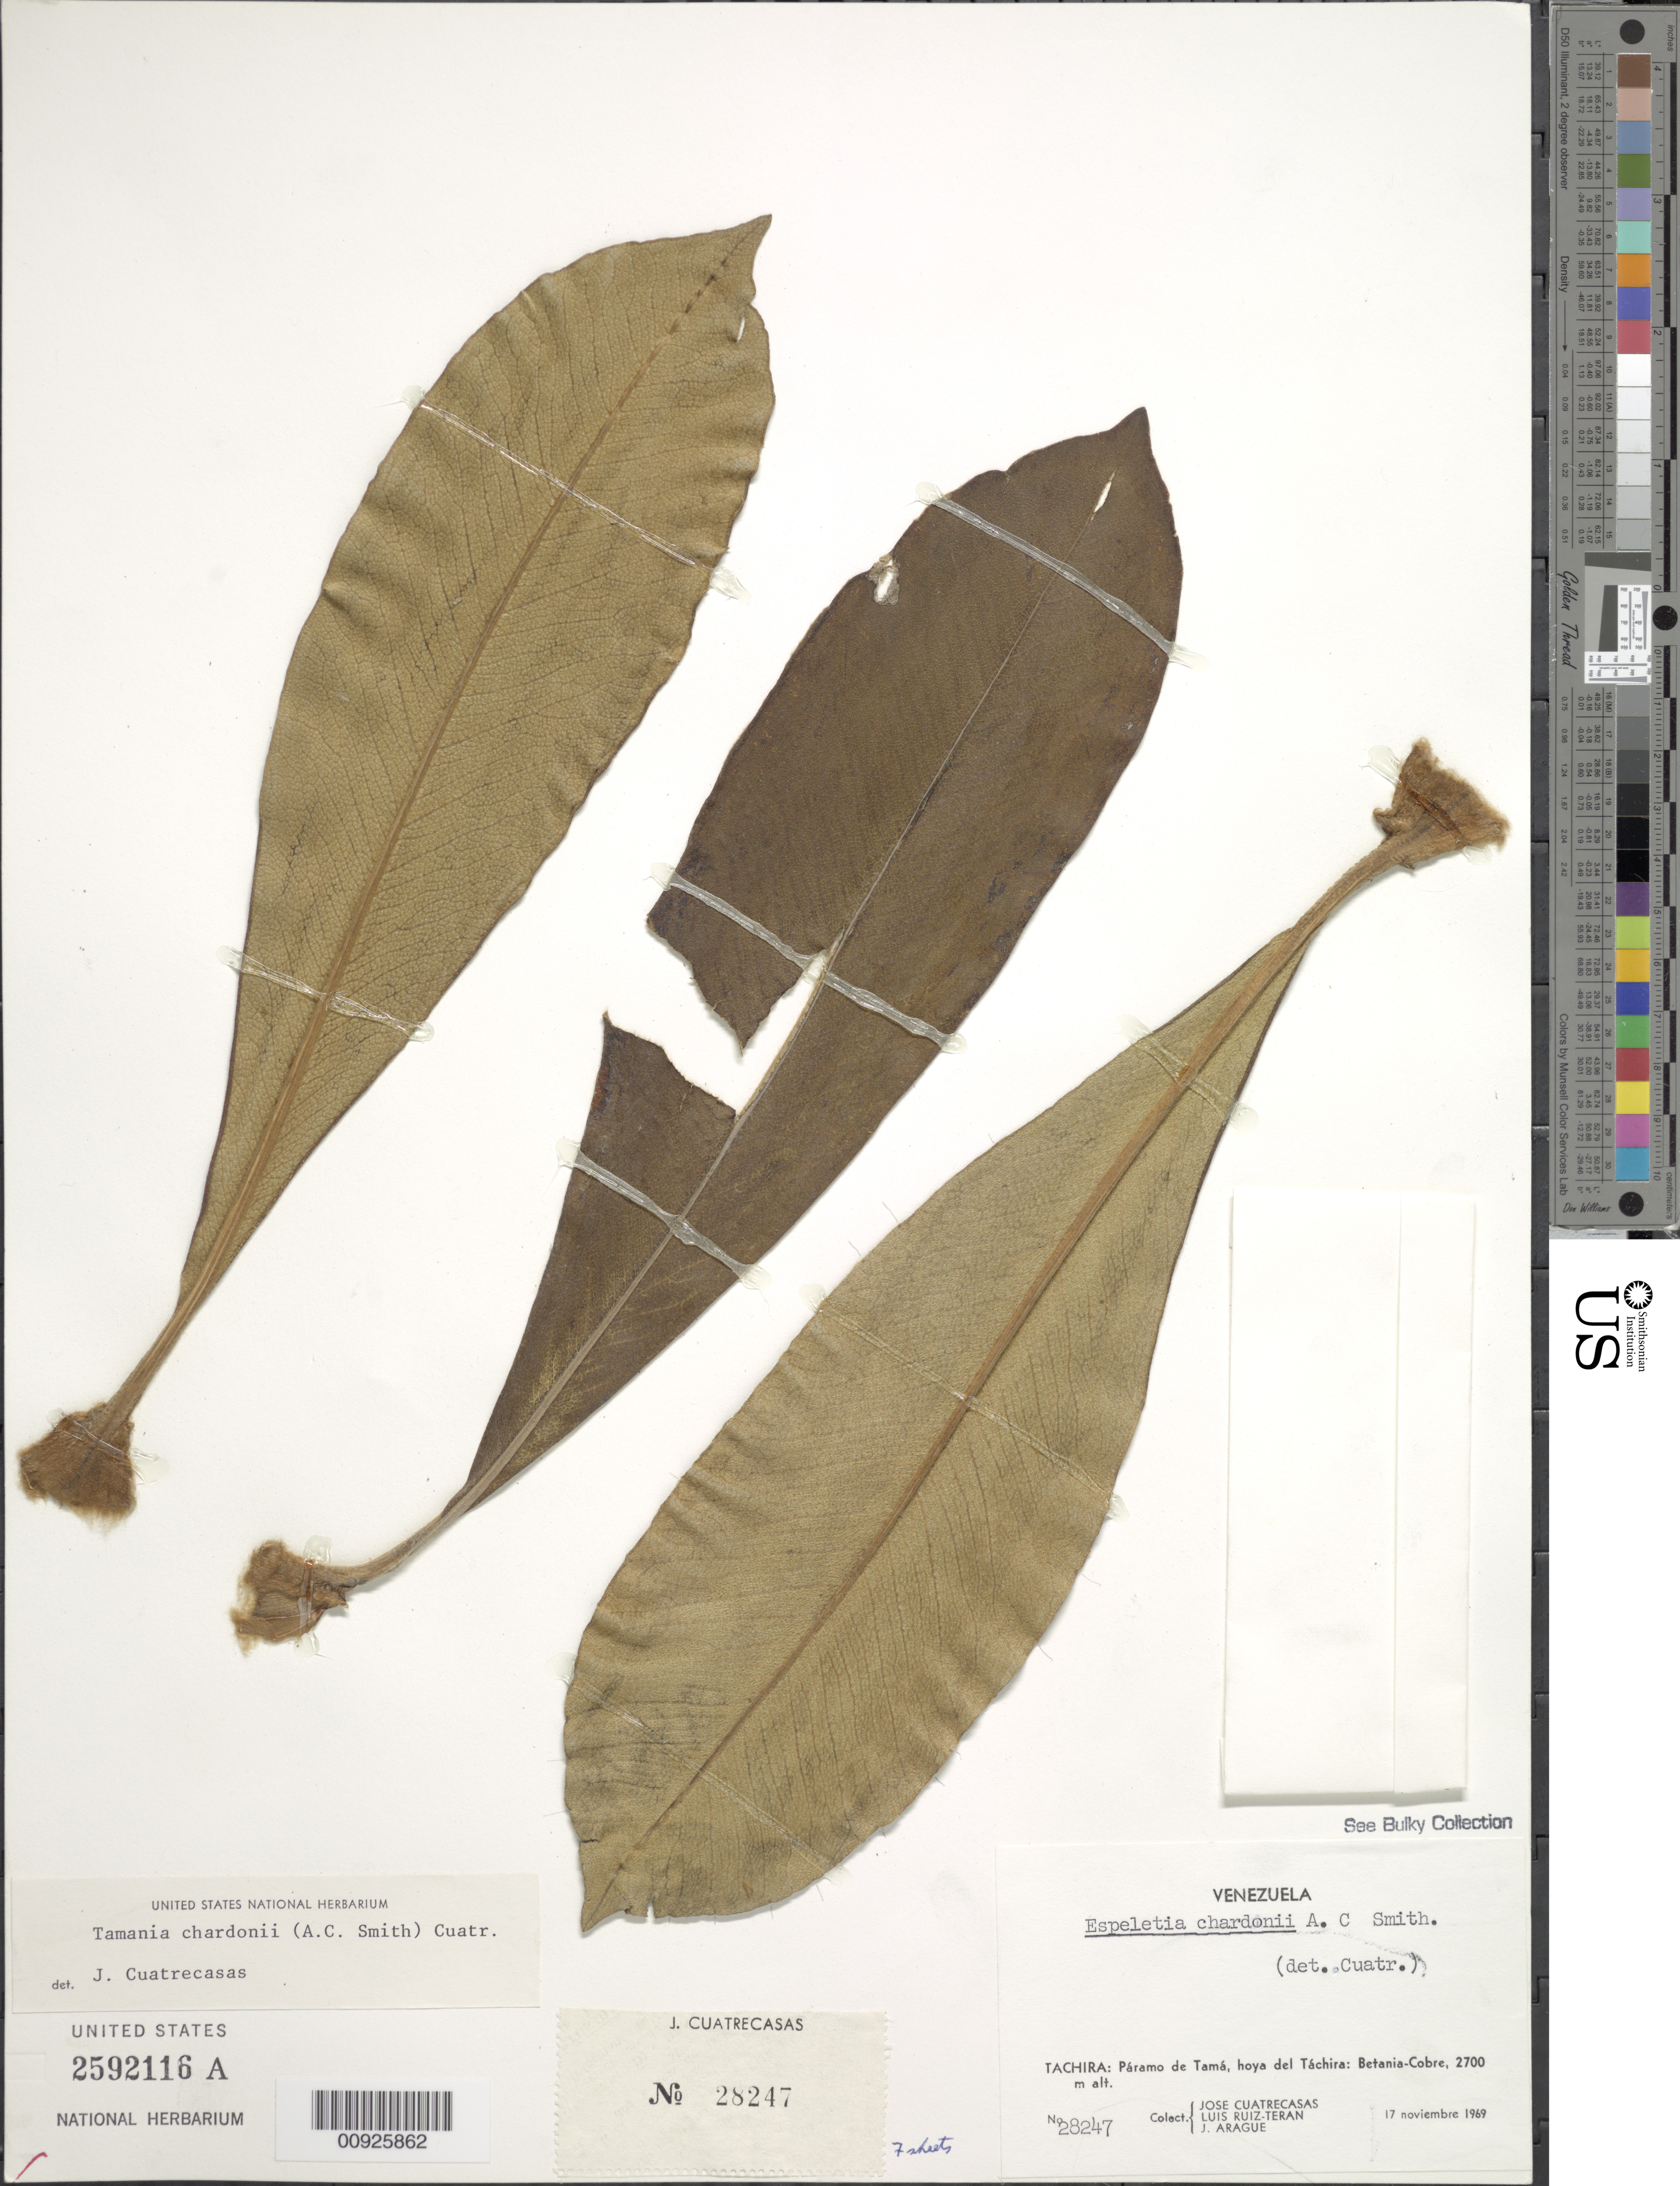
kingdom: Plantae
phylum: Tracheophyta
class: Magnoliopsida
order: Asterales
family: Asteraceae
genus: Tamania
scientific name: Tamania chardonii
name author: (A.C. Sm.) Cuatrec.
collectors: J. Cuatrecasas, L. E. Ruíz-Terán & J. Araque Molina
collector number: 28247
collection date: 1969-11-17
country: Venezuela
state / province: Táchira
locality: P. de Tamá. Páramo de Tamá, hoya del Táchira: Betania-Cobre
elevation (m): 2700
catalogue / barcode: US 2592115A